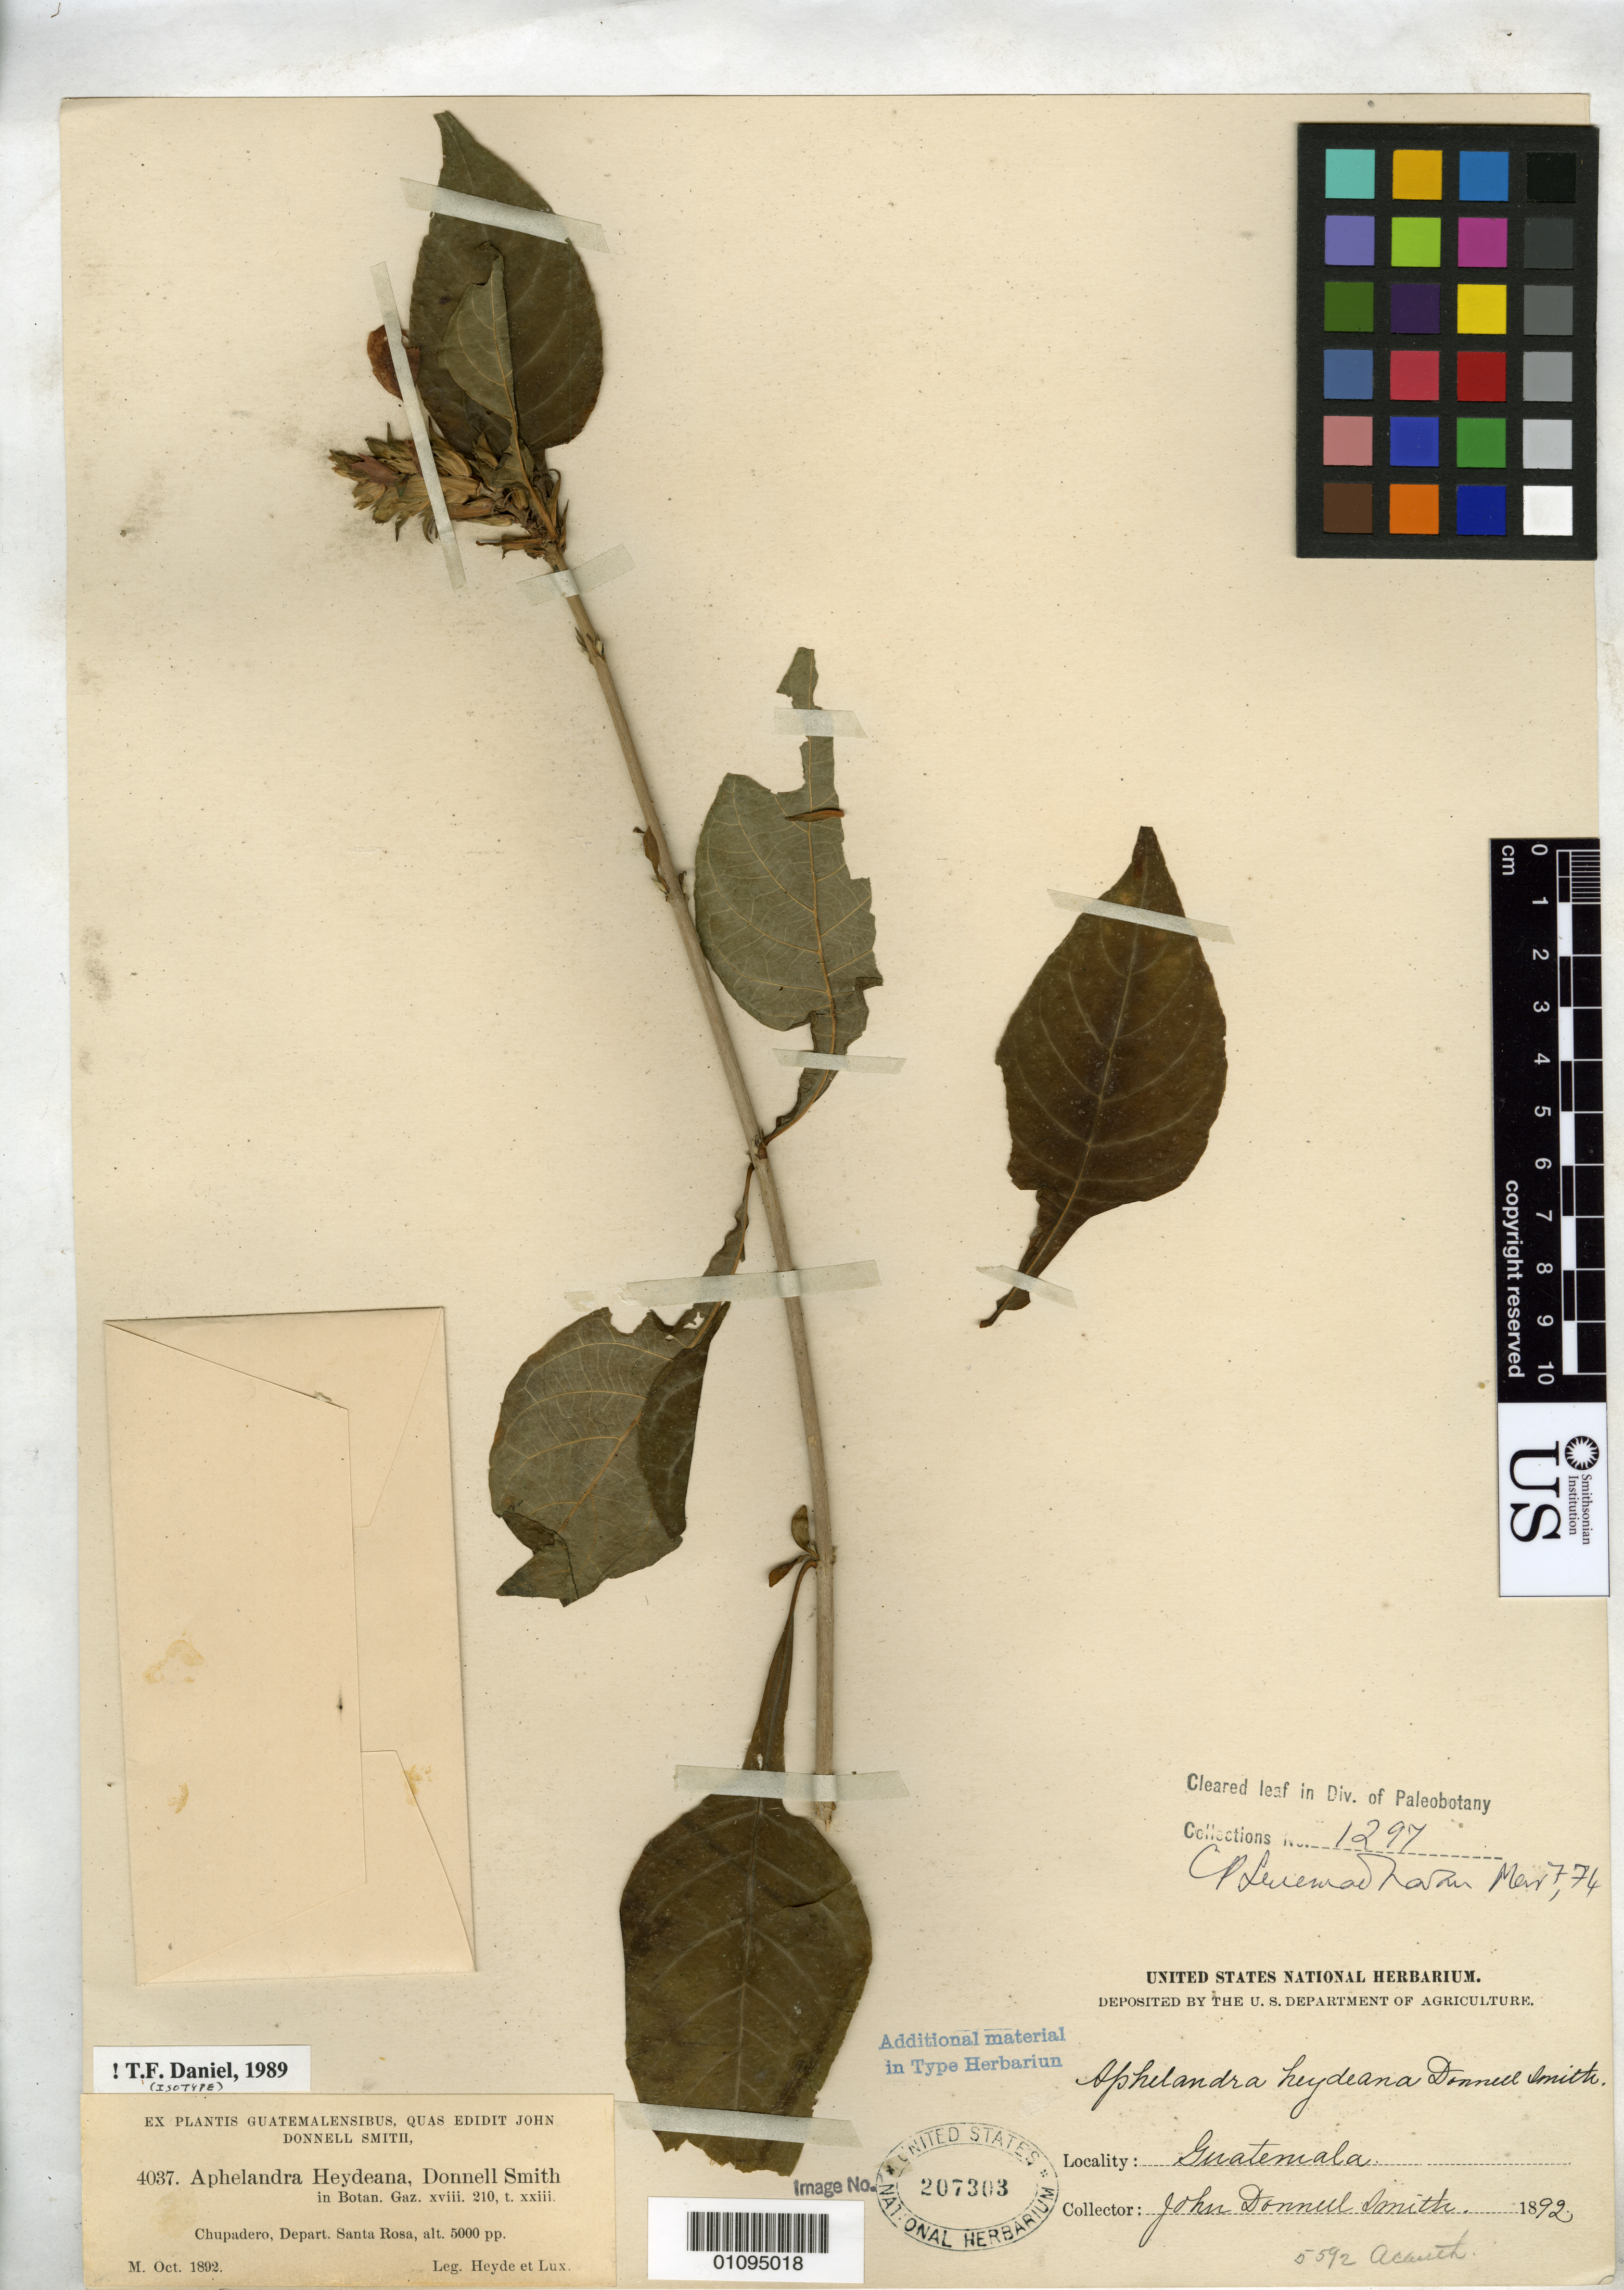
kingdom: Plantae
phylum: Tracheophyta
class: Magnoliopsida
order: Lamiales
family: Acanthaceae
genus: Aphelandra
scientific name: Aphelandra heydeana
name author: Donn. Sm.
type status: Isotype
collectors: E. T. Heyde & E. Lux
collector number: J.D.S. 4037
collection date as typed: Oct 1892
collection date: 1892-10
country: Guatemala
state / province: Santa Rosa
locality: Chupadero, Depart. Santa Rosa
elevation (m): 1524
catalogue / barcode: US 207303